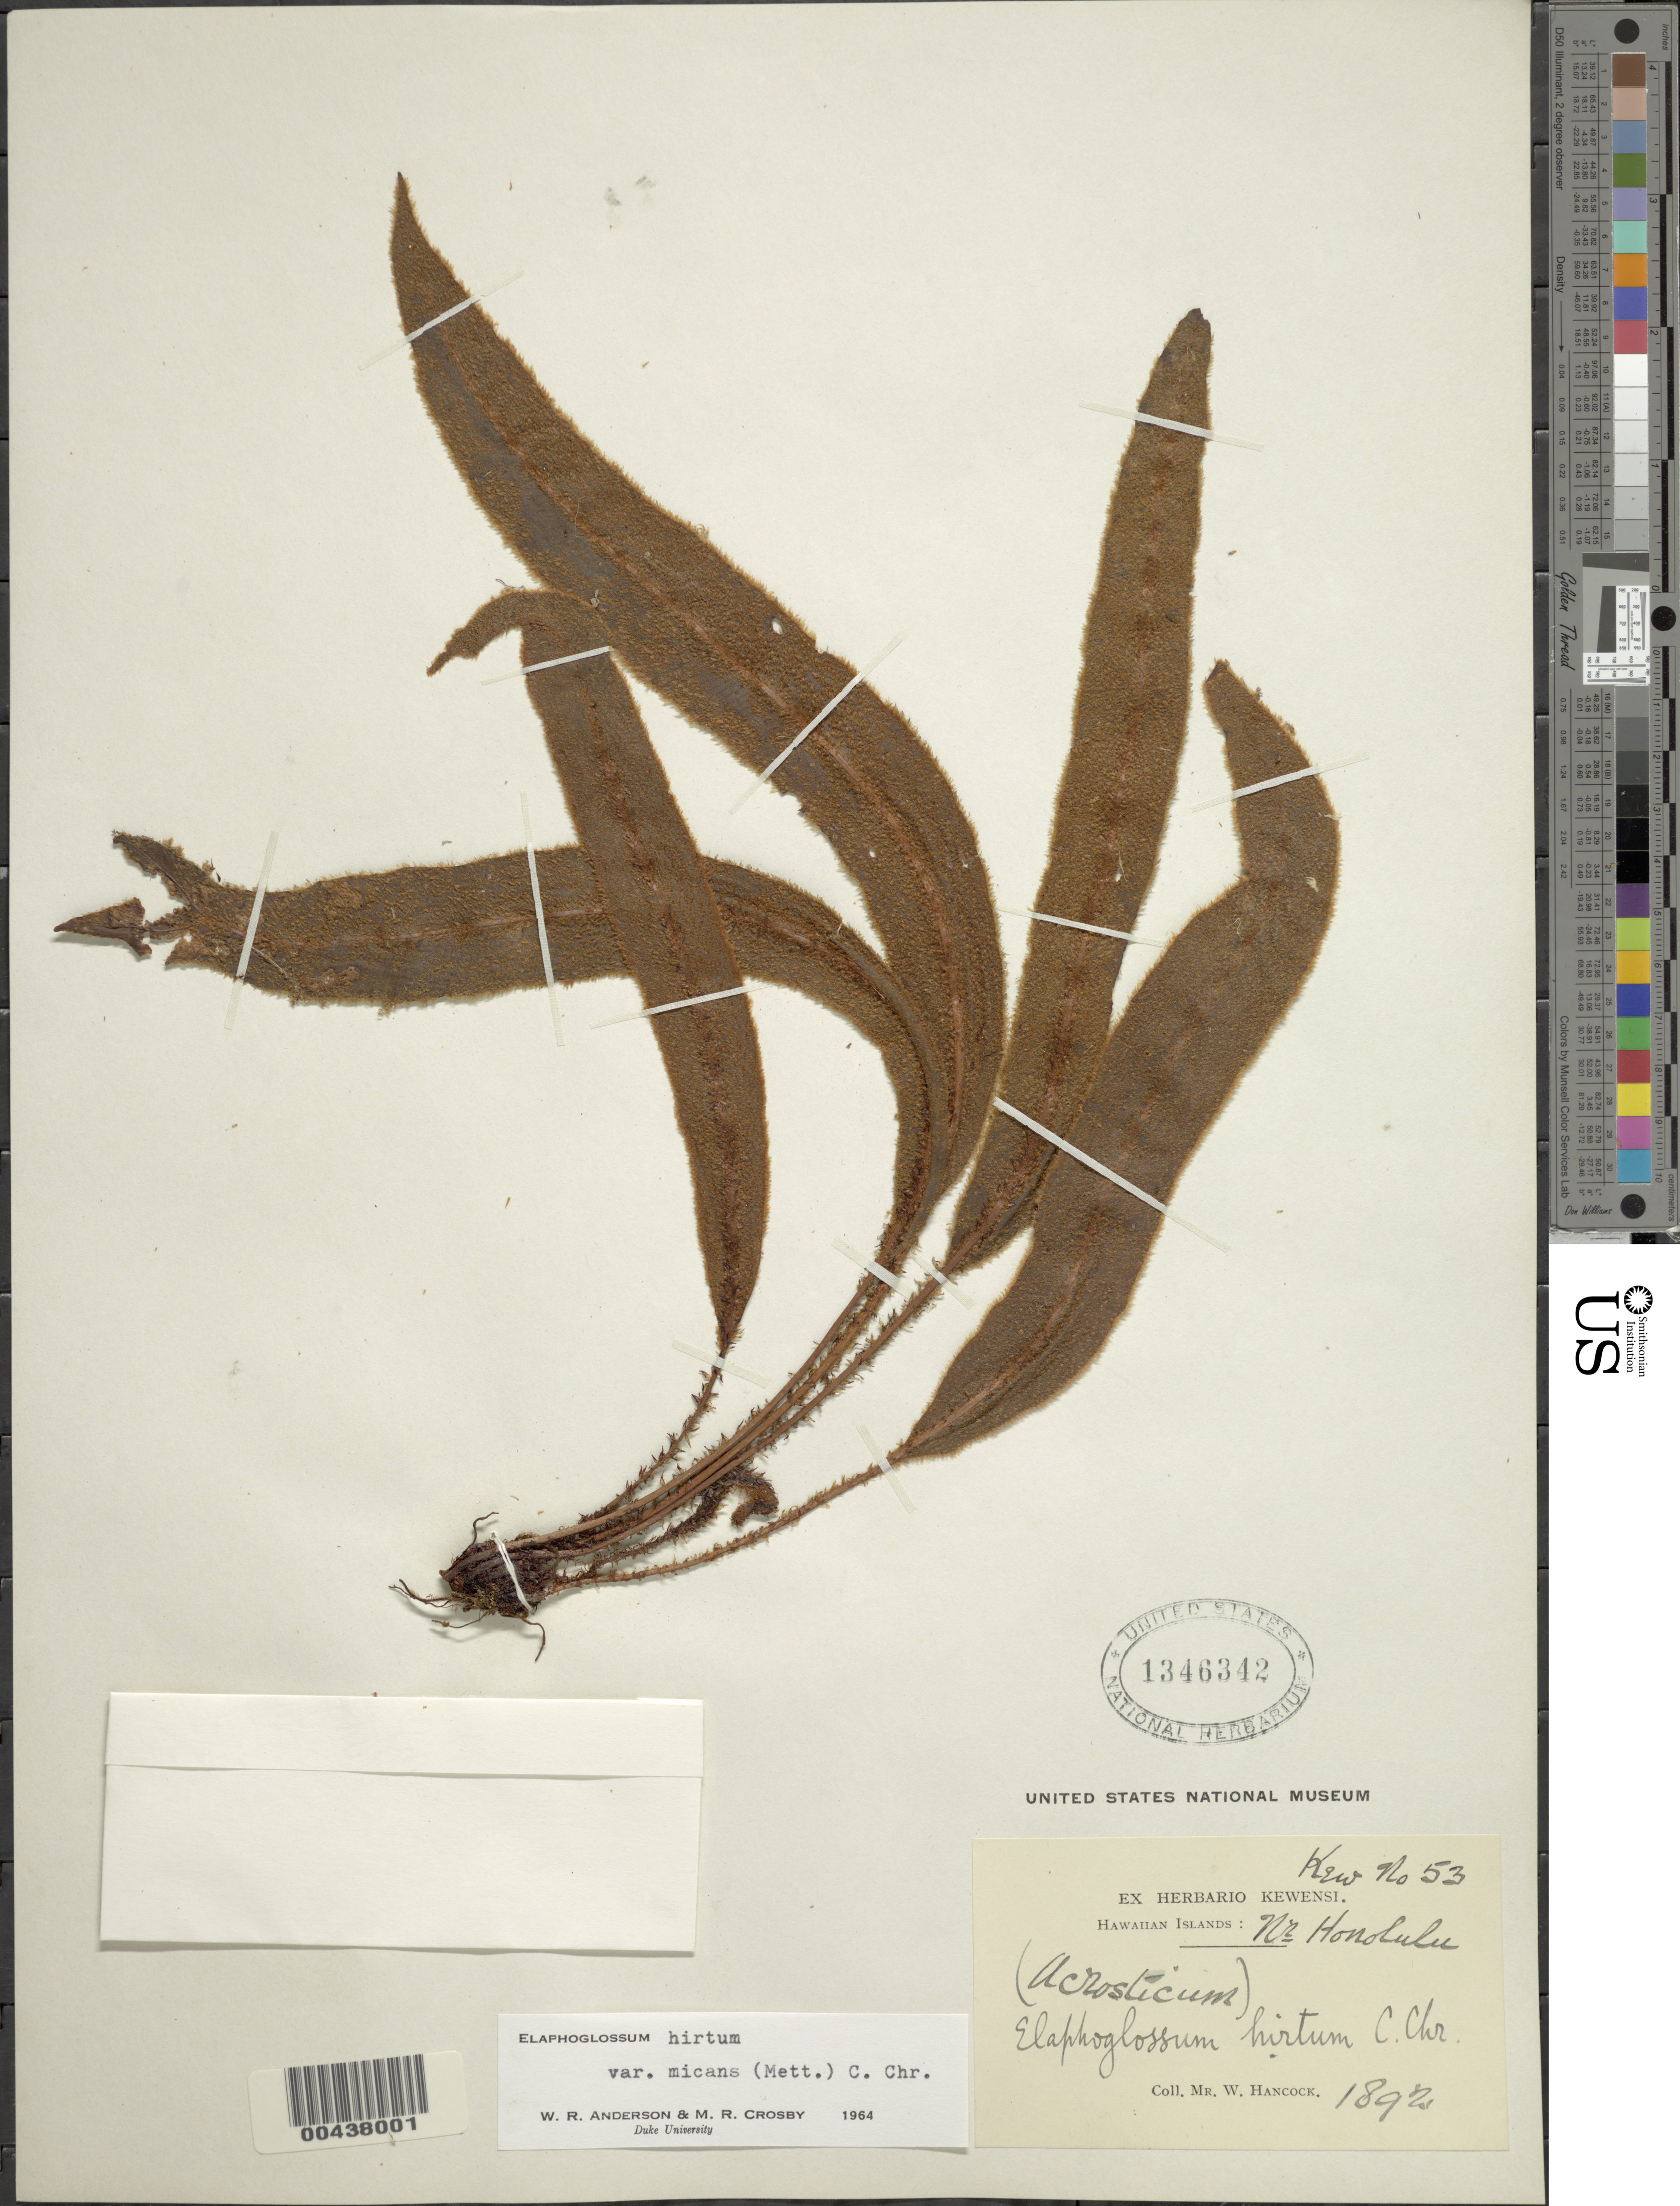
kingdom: Plantae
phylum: Tracheophyta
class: Polypodiopsida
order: Polypodiales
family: Dryopteridaceae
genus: Elaphoglossum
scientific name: Elaphoglossum hirtum var. micans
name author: C. Chr.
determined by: Anderson, W. R.; Crosby, M.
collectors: W. Hancock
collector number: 53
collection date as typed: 1892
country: United States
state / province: Hawaii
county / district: Honolulu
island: Oahu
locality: Near Honolulu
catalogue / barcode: US 1346342